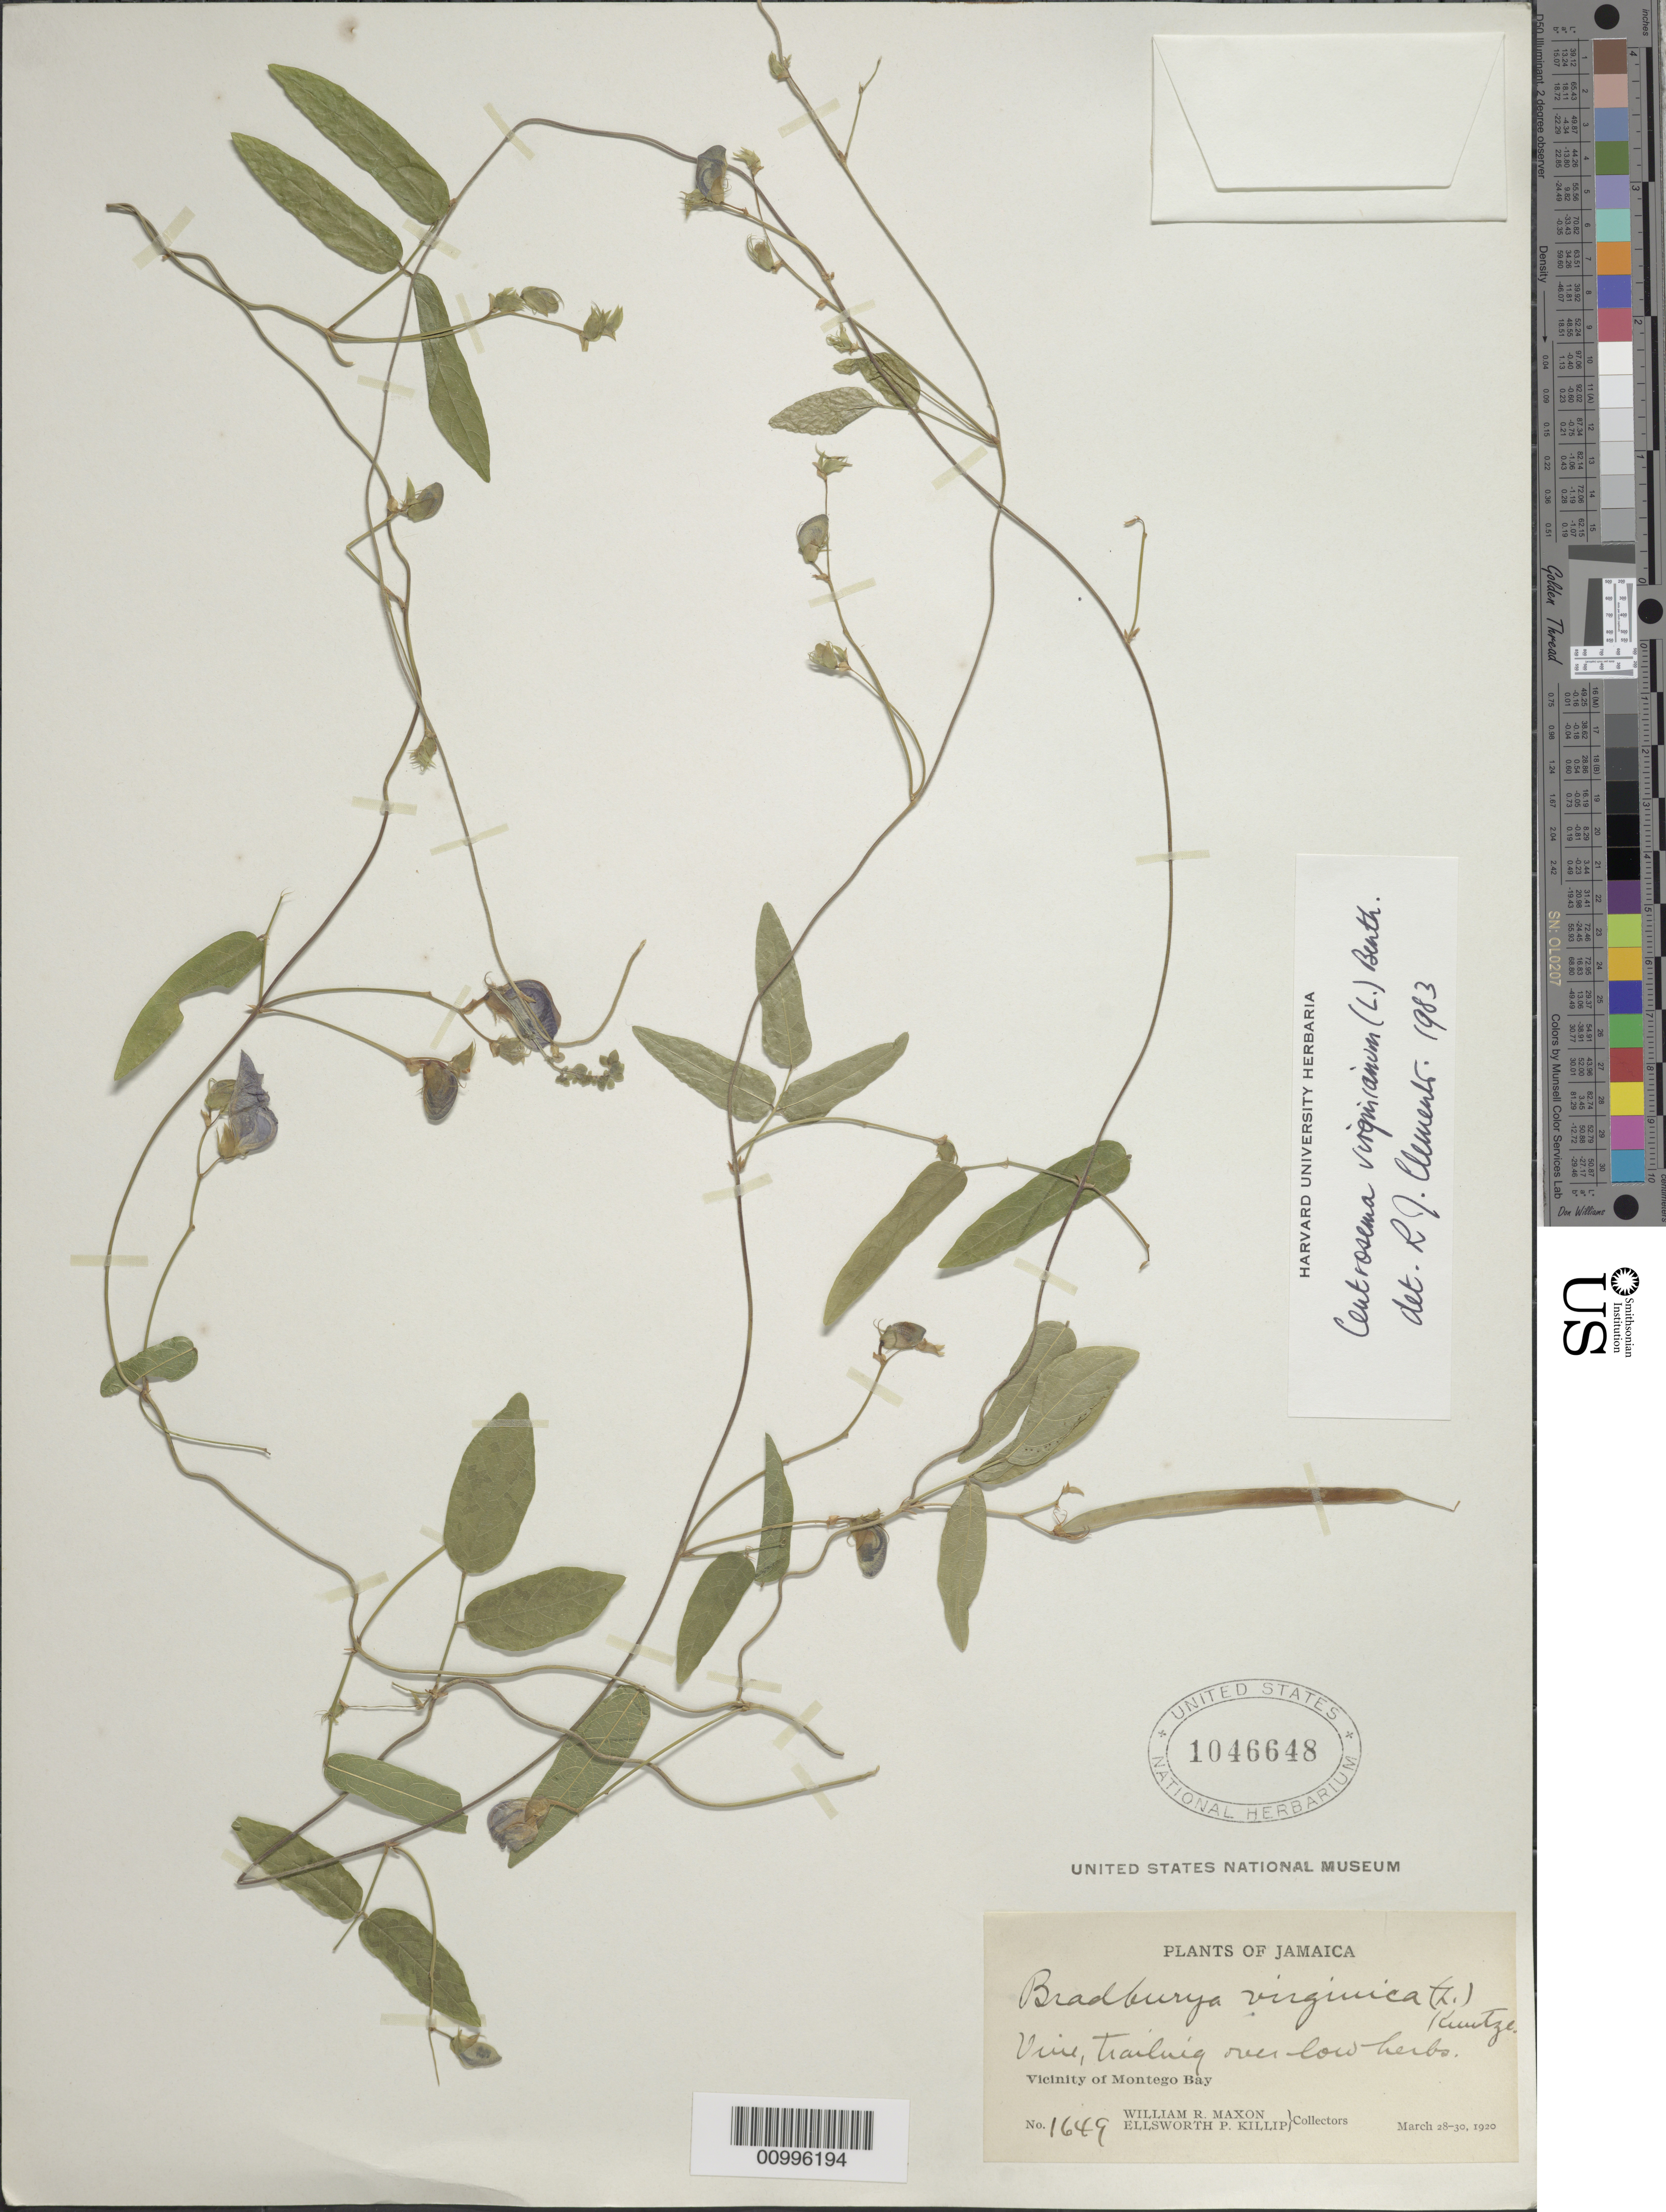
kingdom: Plantae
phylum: Tracheophyta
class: Magnoliopsida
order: Fabales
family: Fabaceae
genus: Centrosema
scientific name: Centrosema virginianum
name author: (L.) Benth.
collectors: W. R. Maxon & E. P. Killip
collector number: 1649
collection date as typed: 28 Mar 1920 to 30 Mar 1920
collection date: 1920-03-28/1920-03-30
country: Jamaica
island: Jamaica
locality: Vicinity of Montego Bay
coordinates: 0 N, 0 E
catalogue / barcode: US 1046648